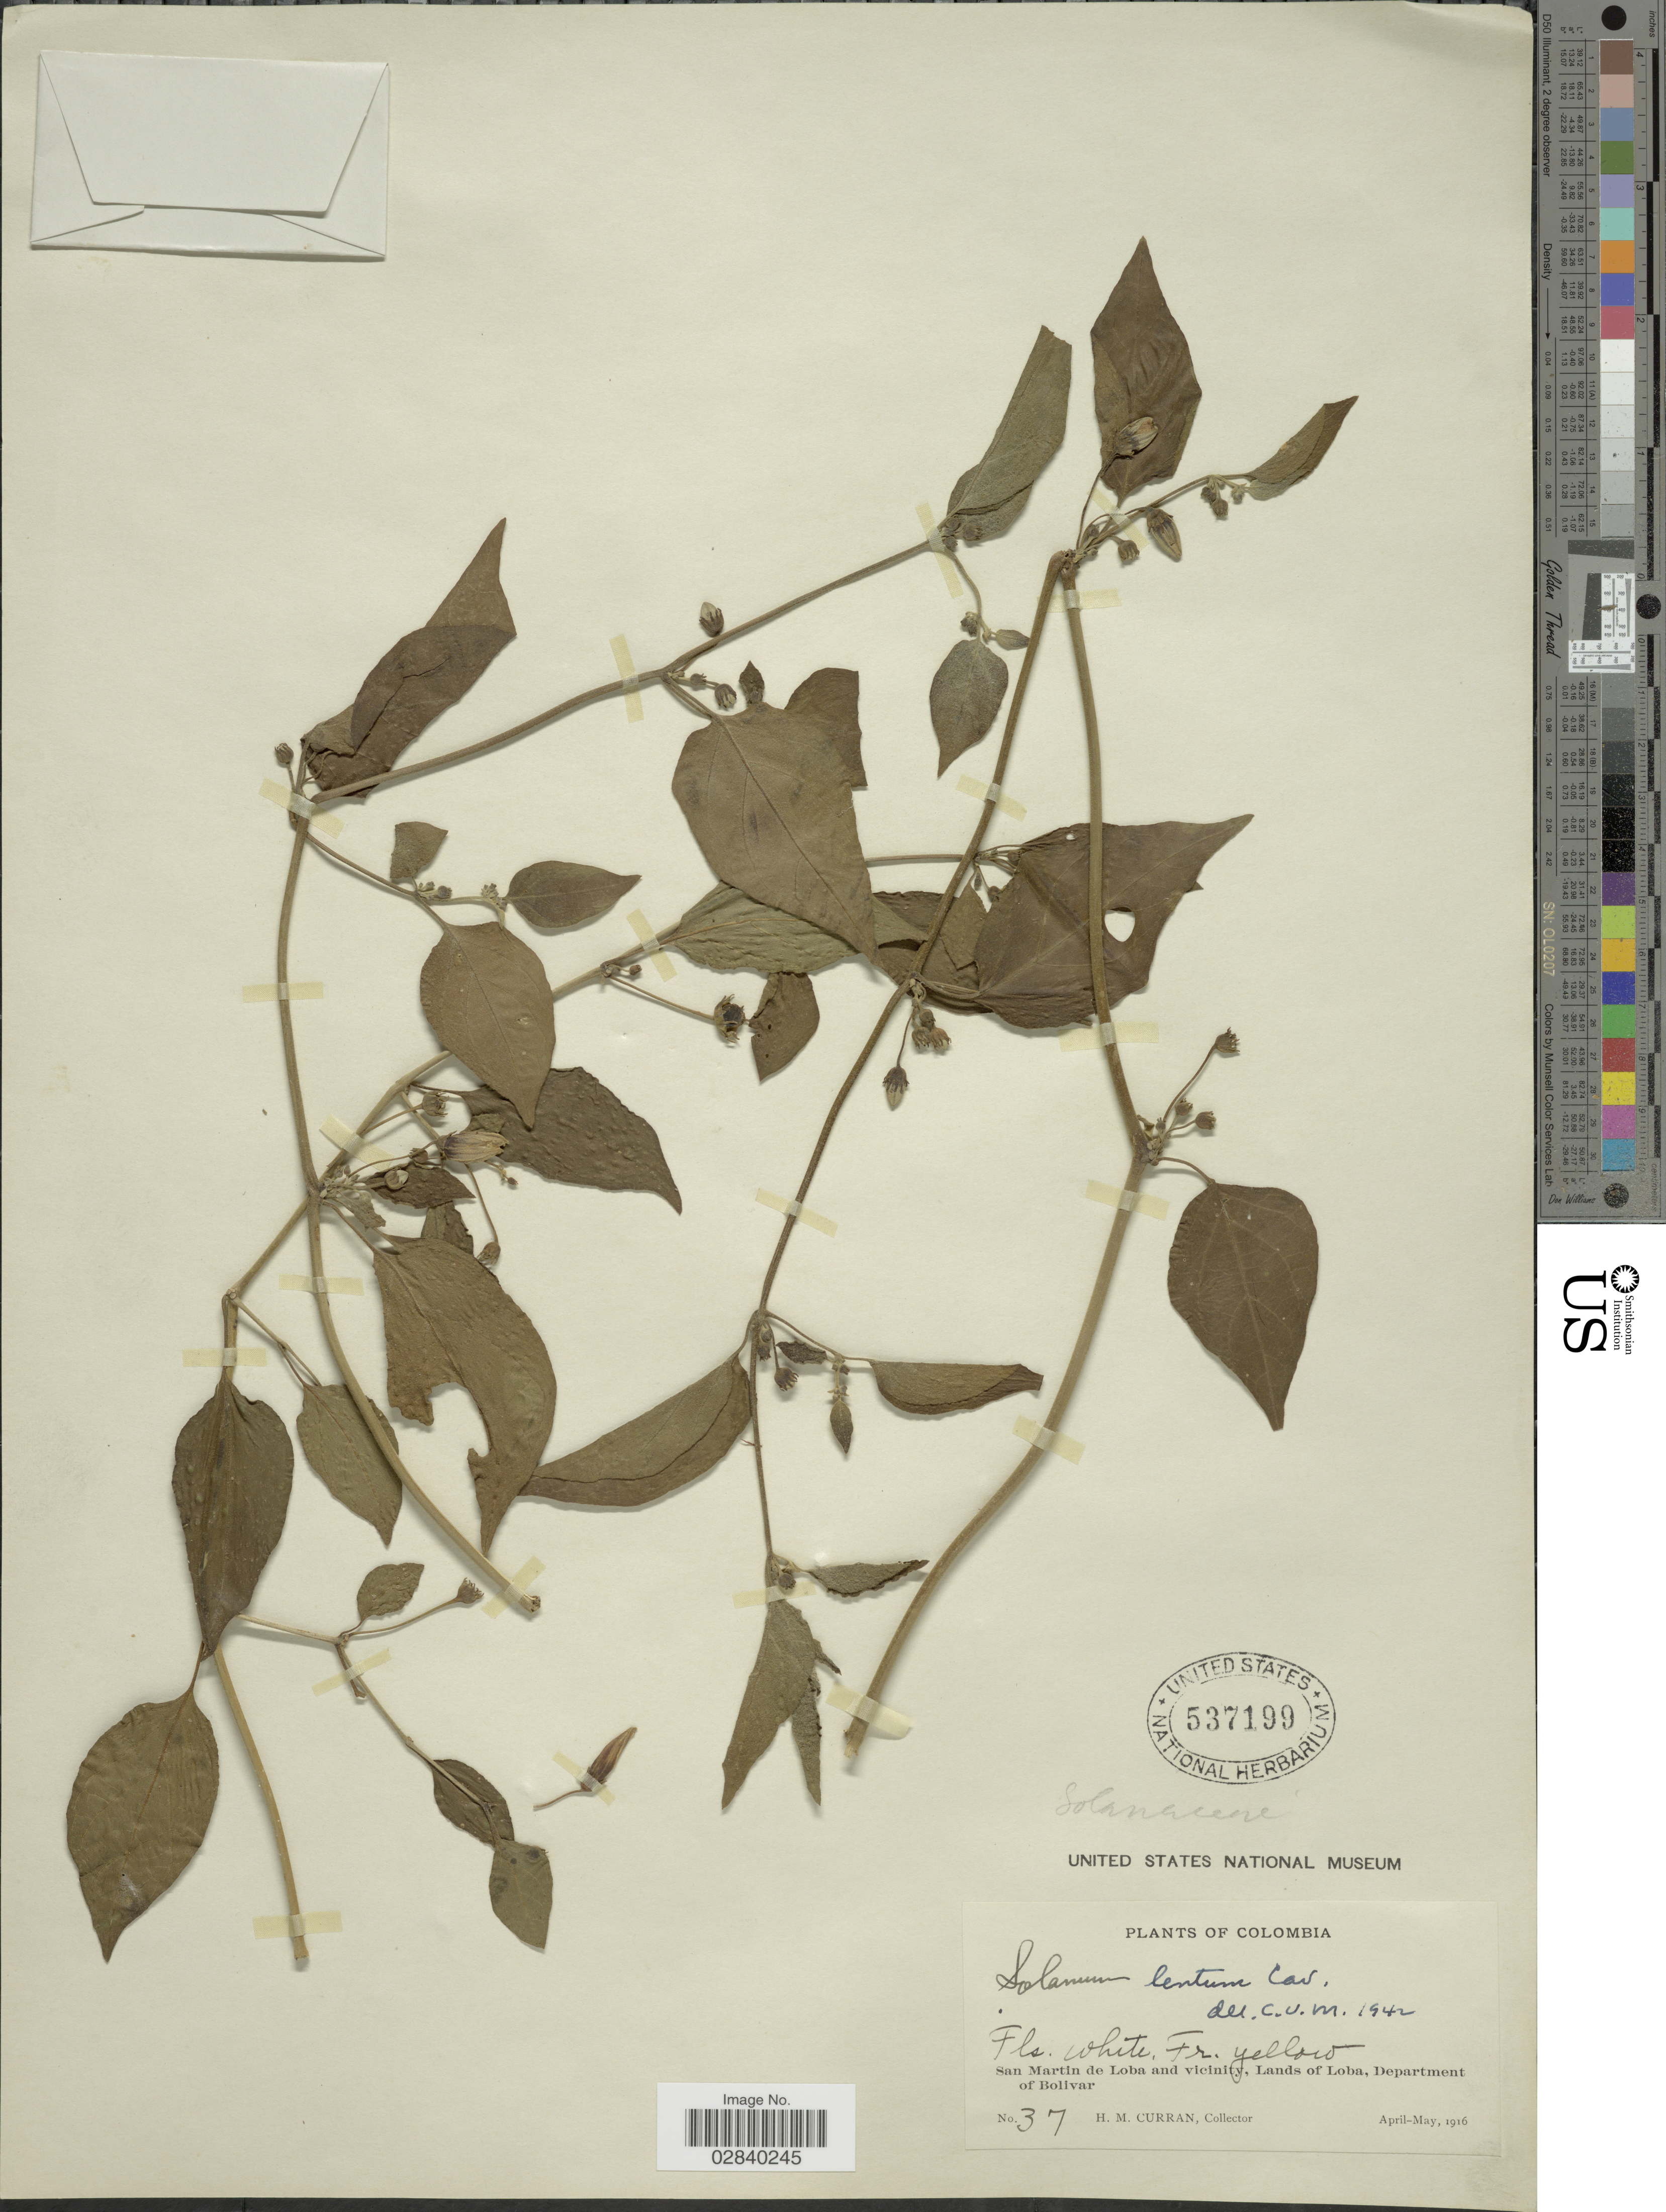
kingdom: Plantae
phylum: Tracheophyta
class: Magnoliopsida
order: Solanales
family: Solanaceae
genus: Lycianthes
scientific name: Lycianthes lenta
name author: (Cav.) Bitter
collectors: H. M. Curran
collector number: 37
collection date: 1916-04/1916-05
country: Colombia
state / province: Bolívar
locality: San Martin de Loba and vicinity, Lands of Loba, Department of Bolivar.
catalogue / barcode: US 537199